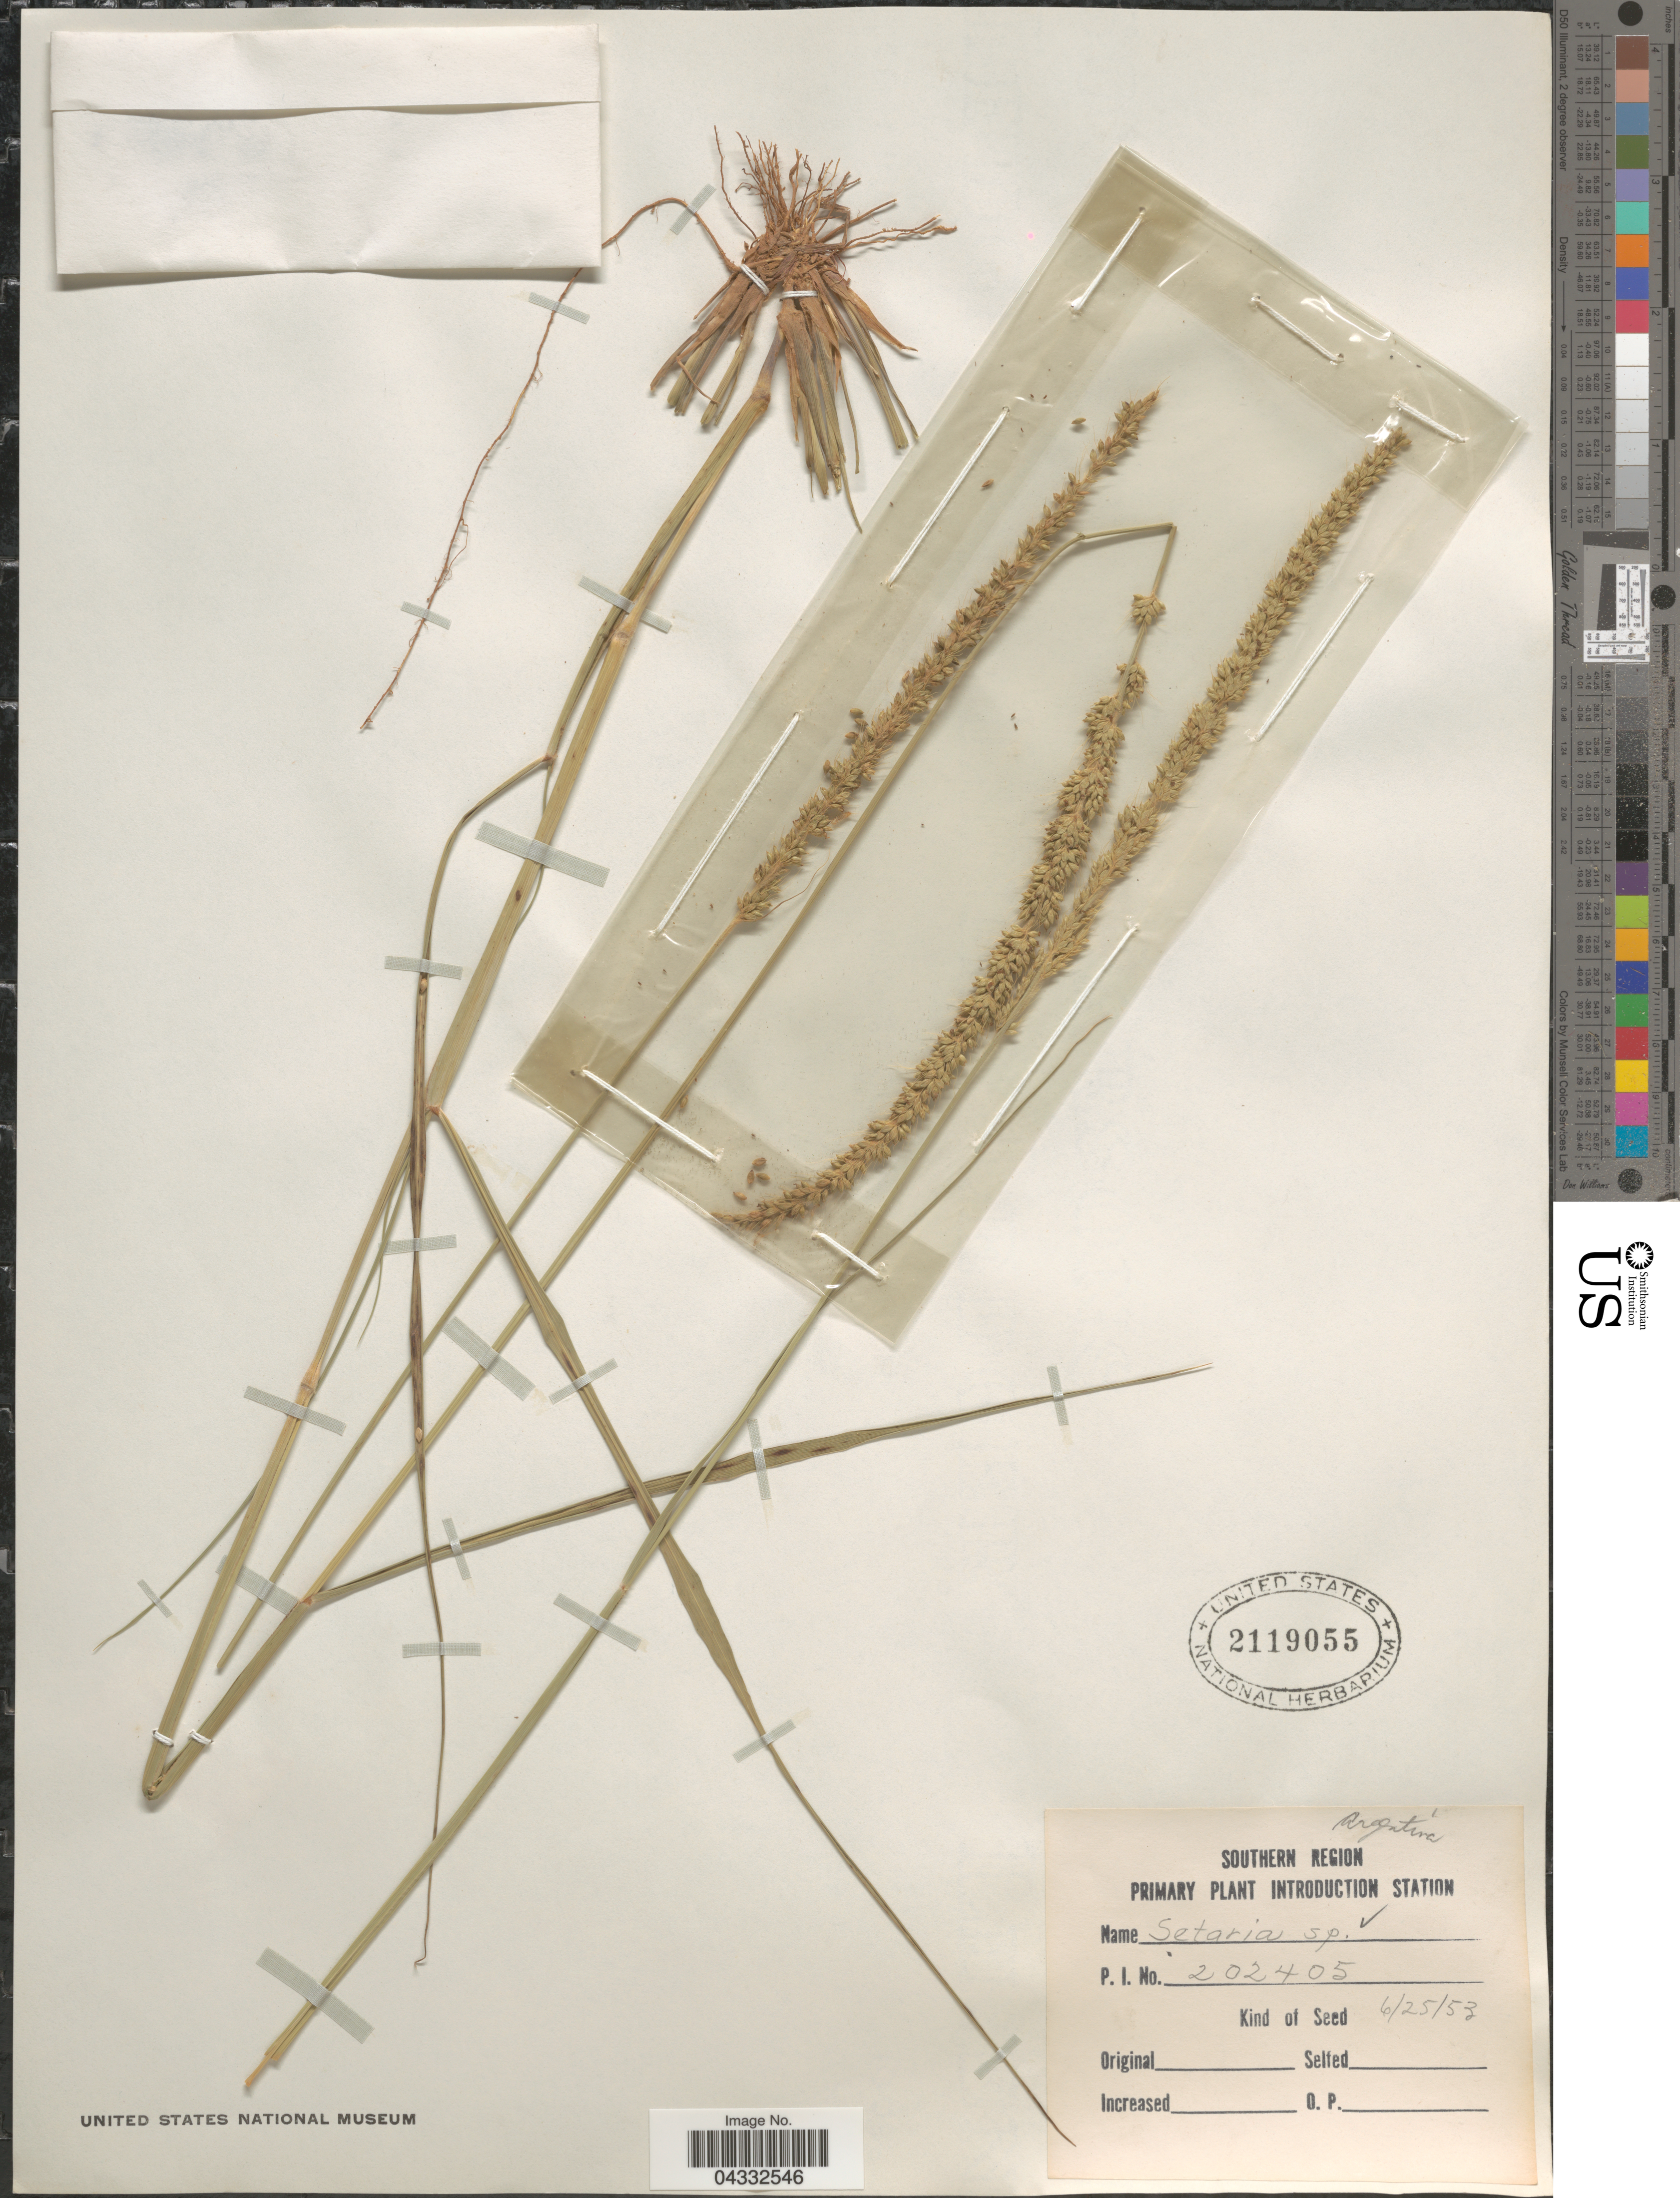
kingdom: Plantae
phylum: Tracheophyta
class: Liliopsida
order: Poales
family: Poaceae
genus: Setaria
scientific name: Setaria sp.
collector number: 202405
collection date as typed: Transcribed d/m/y: 25/6/53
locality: Southern Region. Primary Plant Introduction Station.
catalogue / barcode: US 2119055